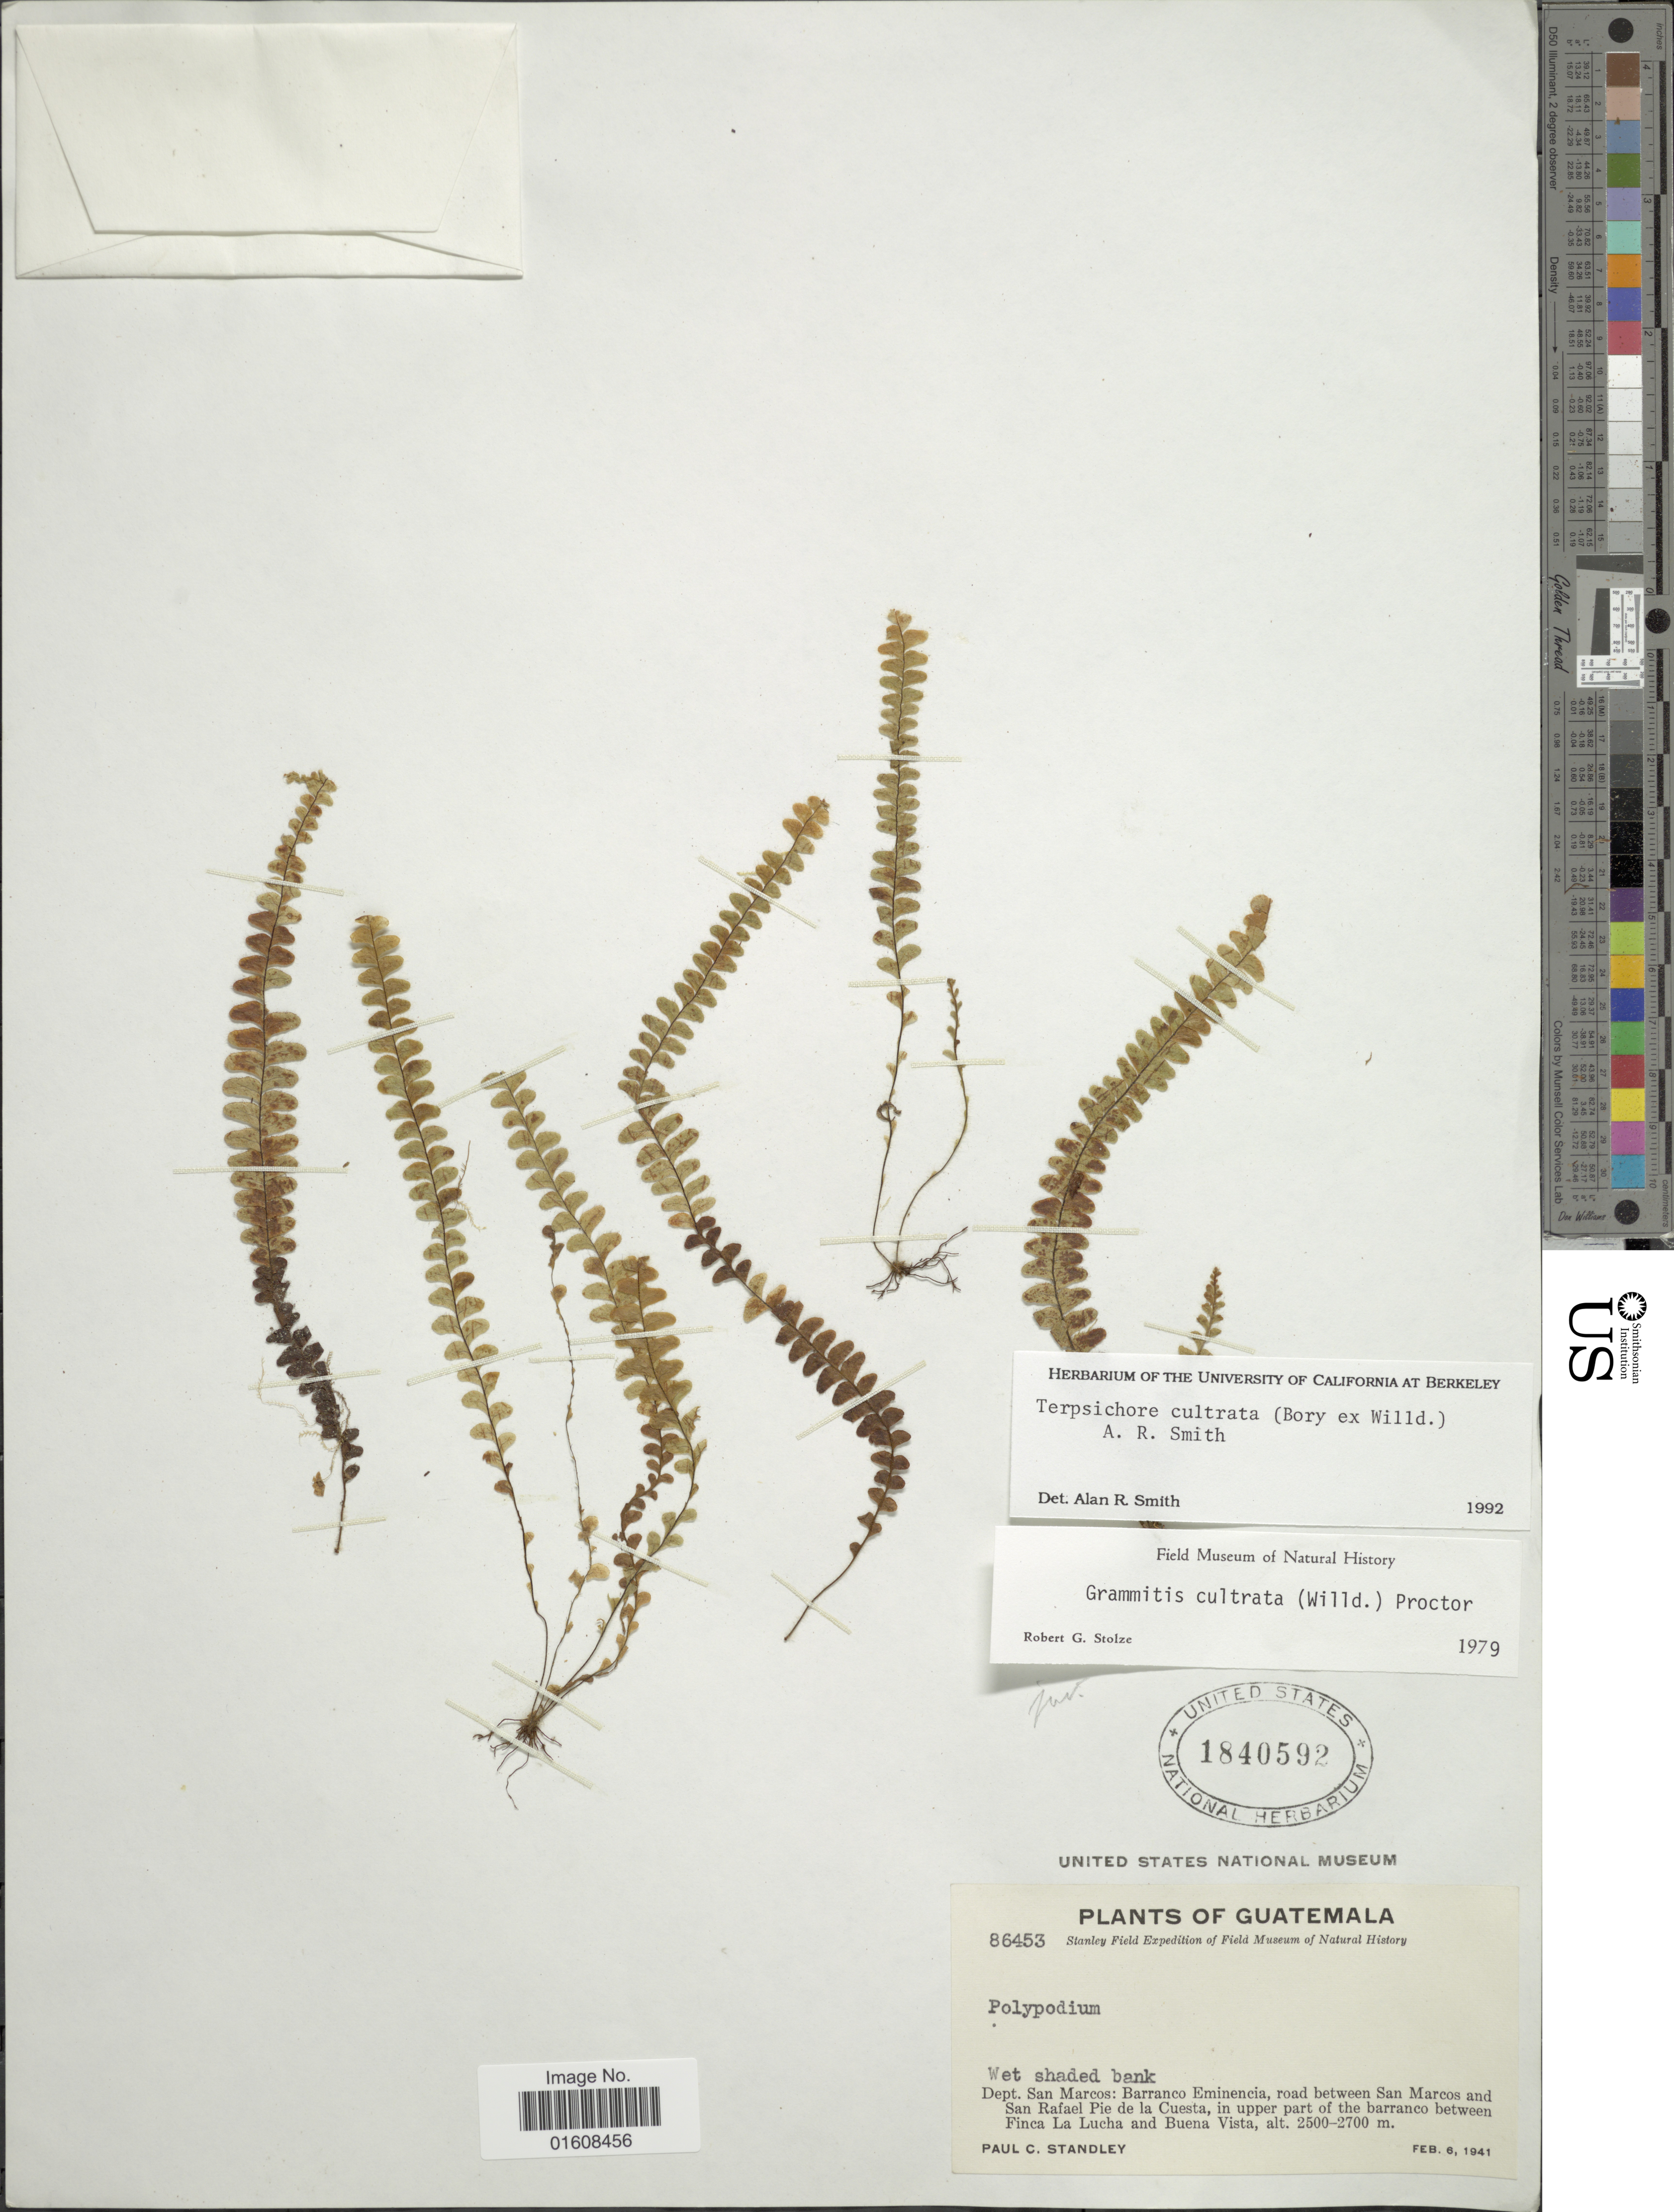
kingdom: Plantae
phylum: Tracheophyta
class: Polypodiopsida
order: Polypodiales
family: Polypodiaceae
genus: Alansmia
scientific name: Alansmia cultrata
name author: (Bory ex Willd.) Moguel & M. Kessler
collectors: P. C. Standley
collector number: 86453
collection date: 1941-02-06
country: Guatemala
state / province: San Marcos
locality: Barranco Eminencia, road between San Marcos and San Rafael Pie de la Cuesta, in upper part of the baranco between Finca La Lucha and Buena Vista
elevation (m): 2500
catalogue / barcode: US 1840592